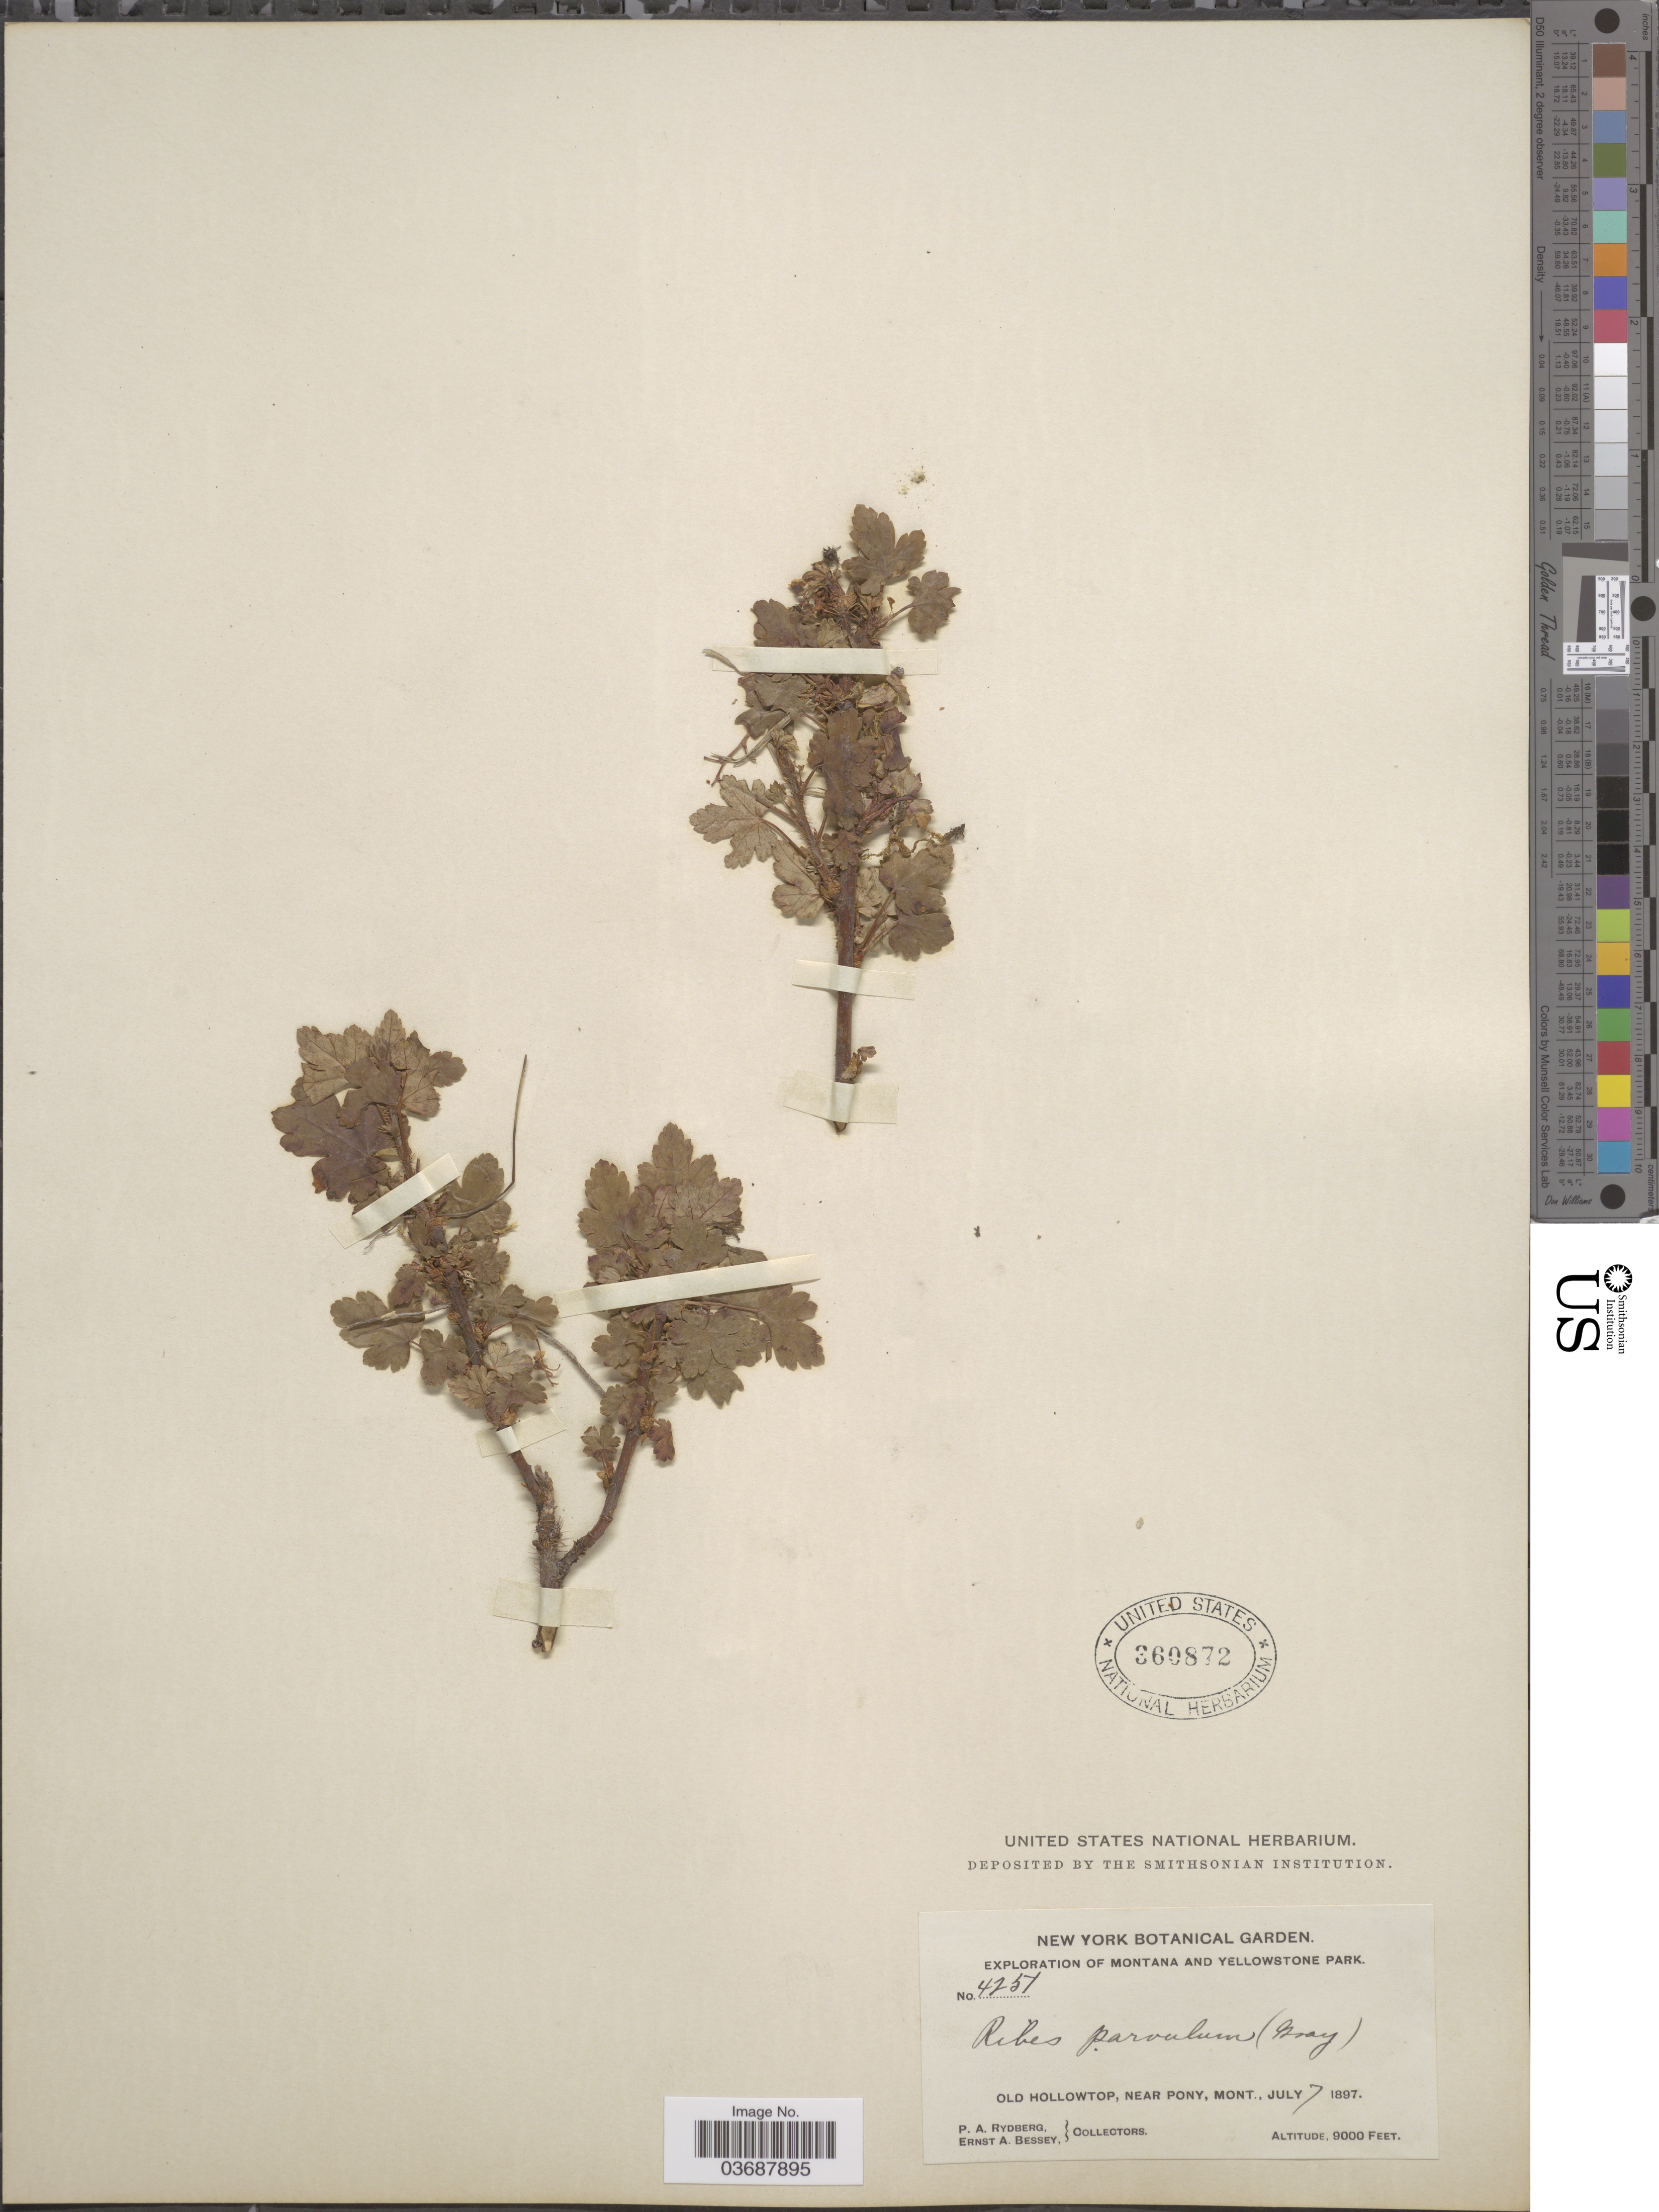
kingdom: Plantae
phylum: Tracheophyta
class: Magnoliopsida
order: Saxifragales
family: Grossulariaceae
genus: Ribes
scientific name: Ribes lacustre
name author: (Pers.) Poir.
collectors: P. A. Rydberg & E. A. Bessey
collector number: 4251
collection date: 1897-07-07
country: United States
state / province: Montana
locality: Old Hollowtop, near Pony.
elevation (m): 2743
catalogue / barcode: US 360872